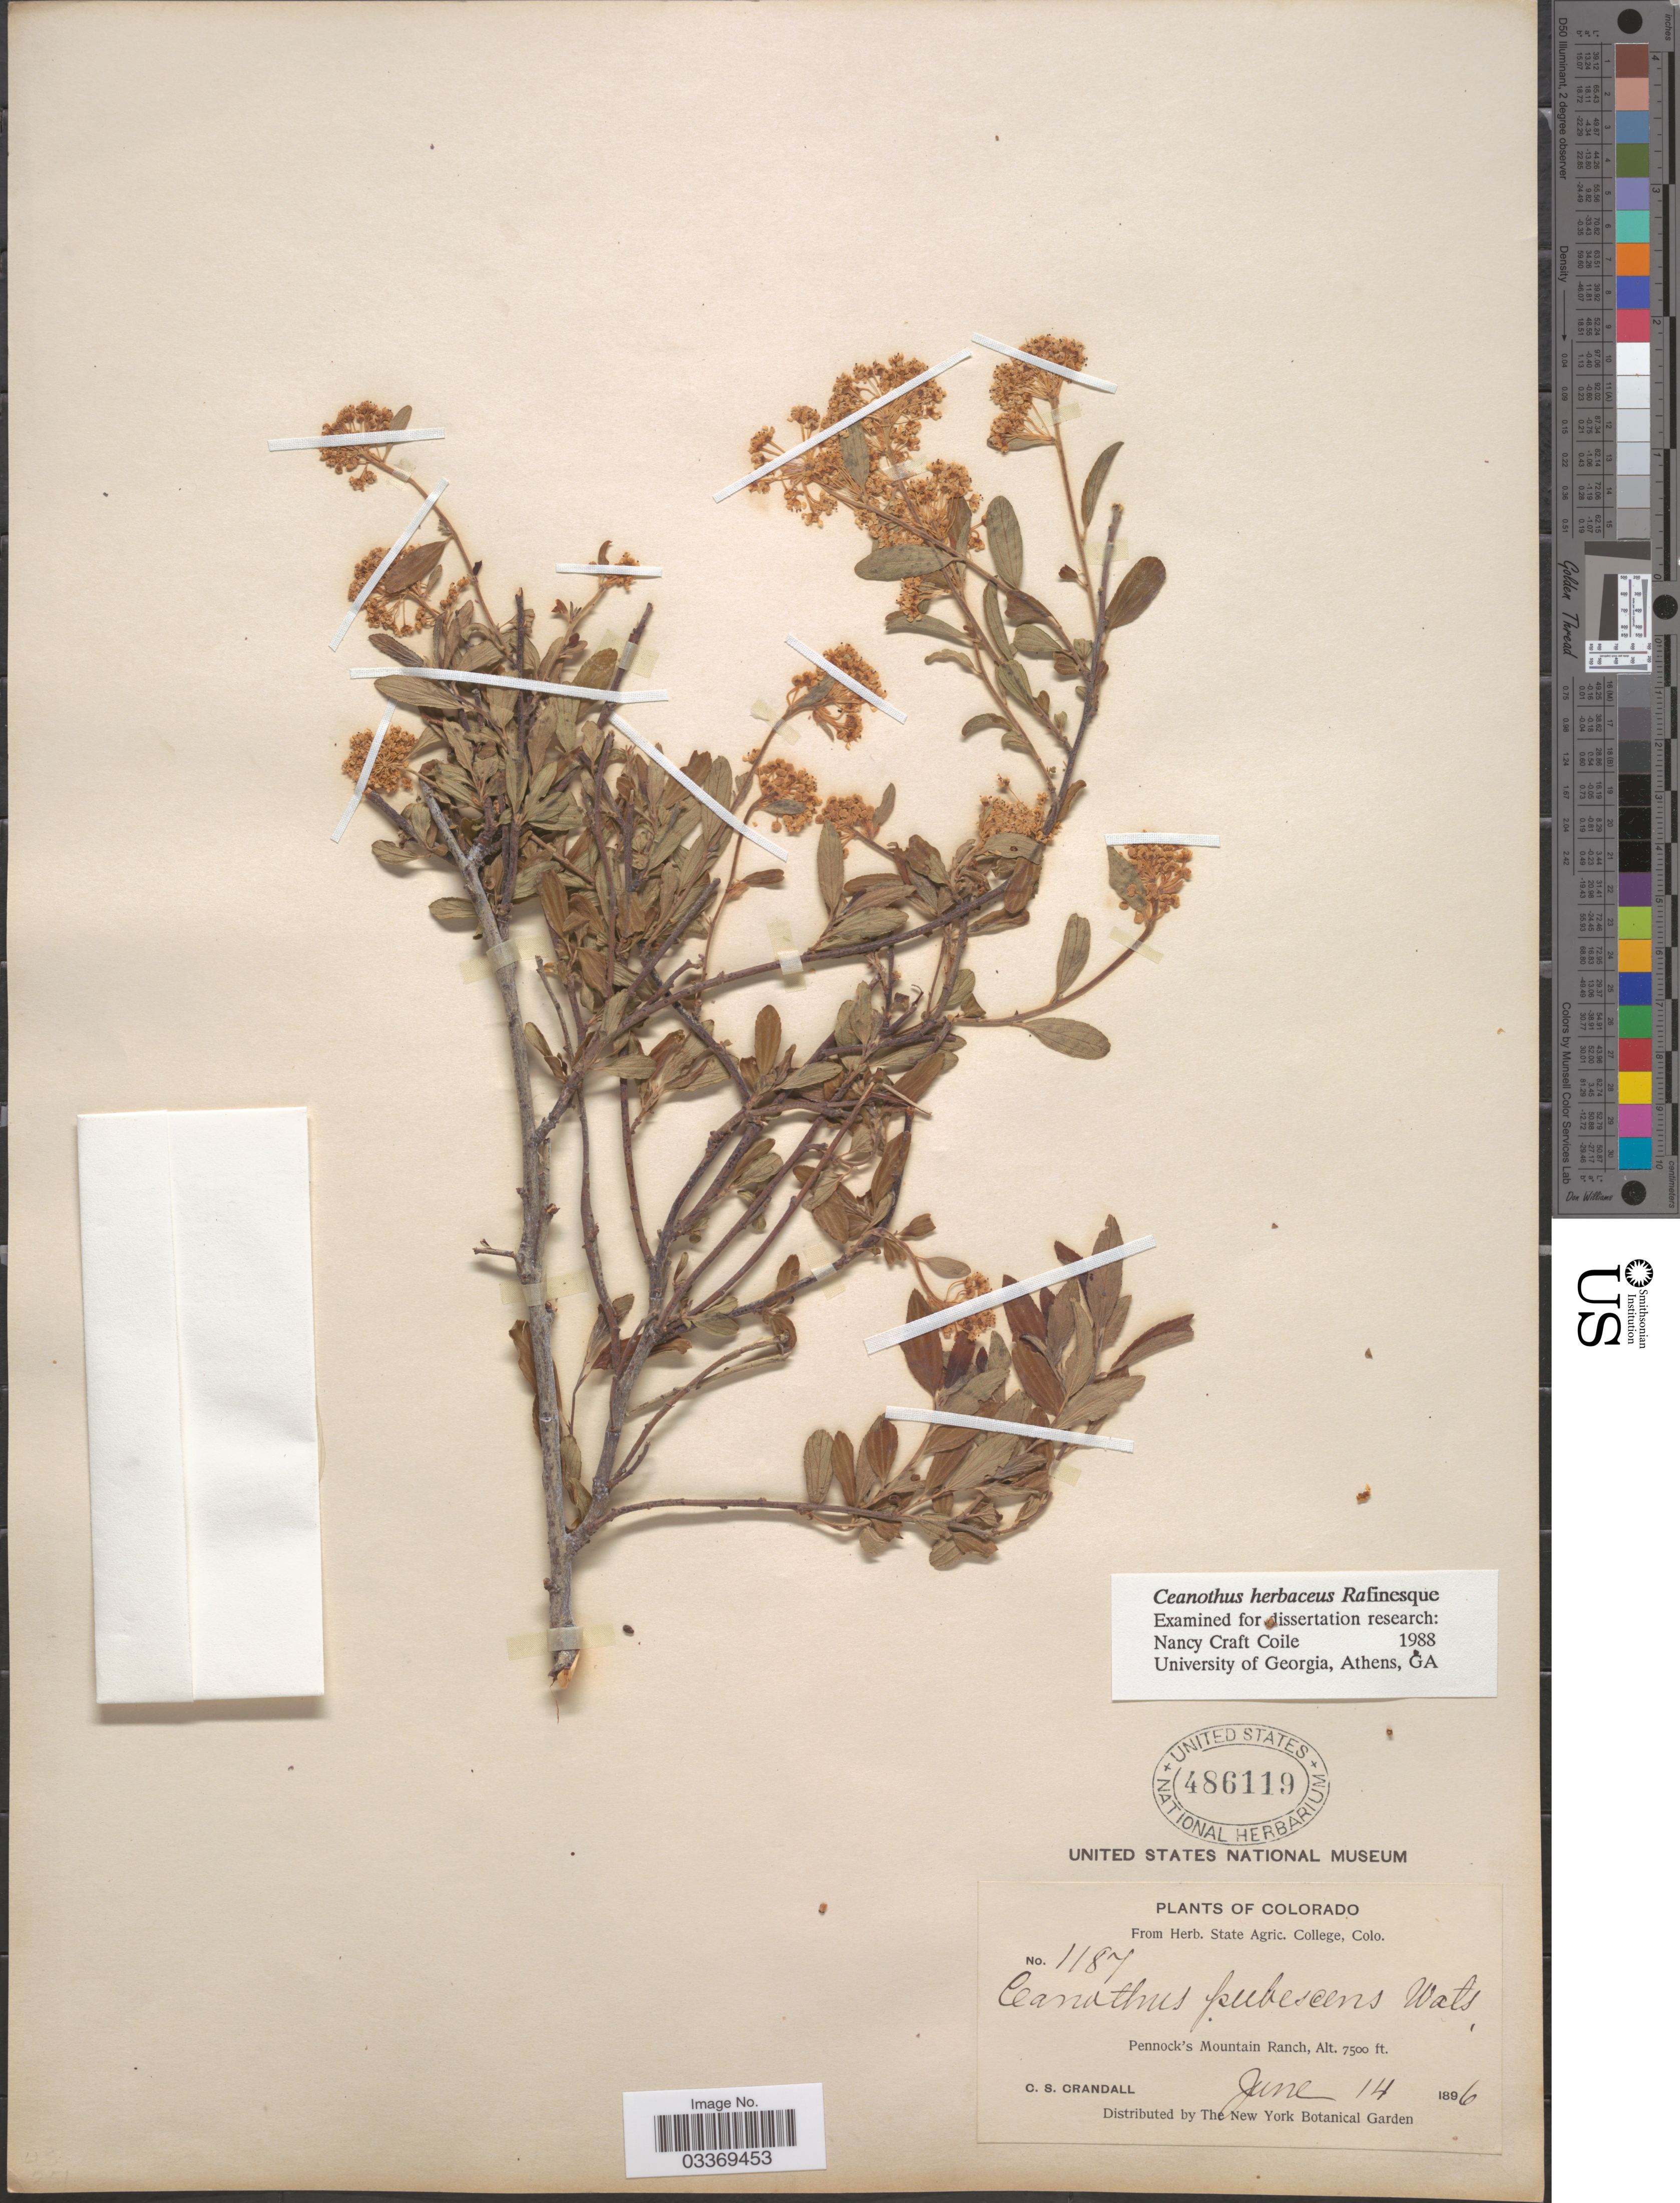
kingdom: Plantae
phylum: Tracheophyta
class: Magnoliopsida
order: Rosales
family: Rhamnaceae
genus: Ceanothus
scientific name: Ceanothus ovatus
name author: Desf.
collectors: C. Crandall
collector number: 1187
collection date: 1896-06-14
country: United States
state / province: Colorado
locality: Pennock's Mountain Ranch.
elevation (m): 2286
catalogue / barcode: US 486119